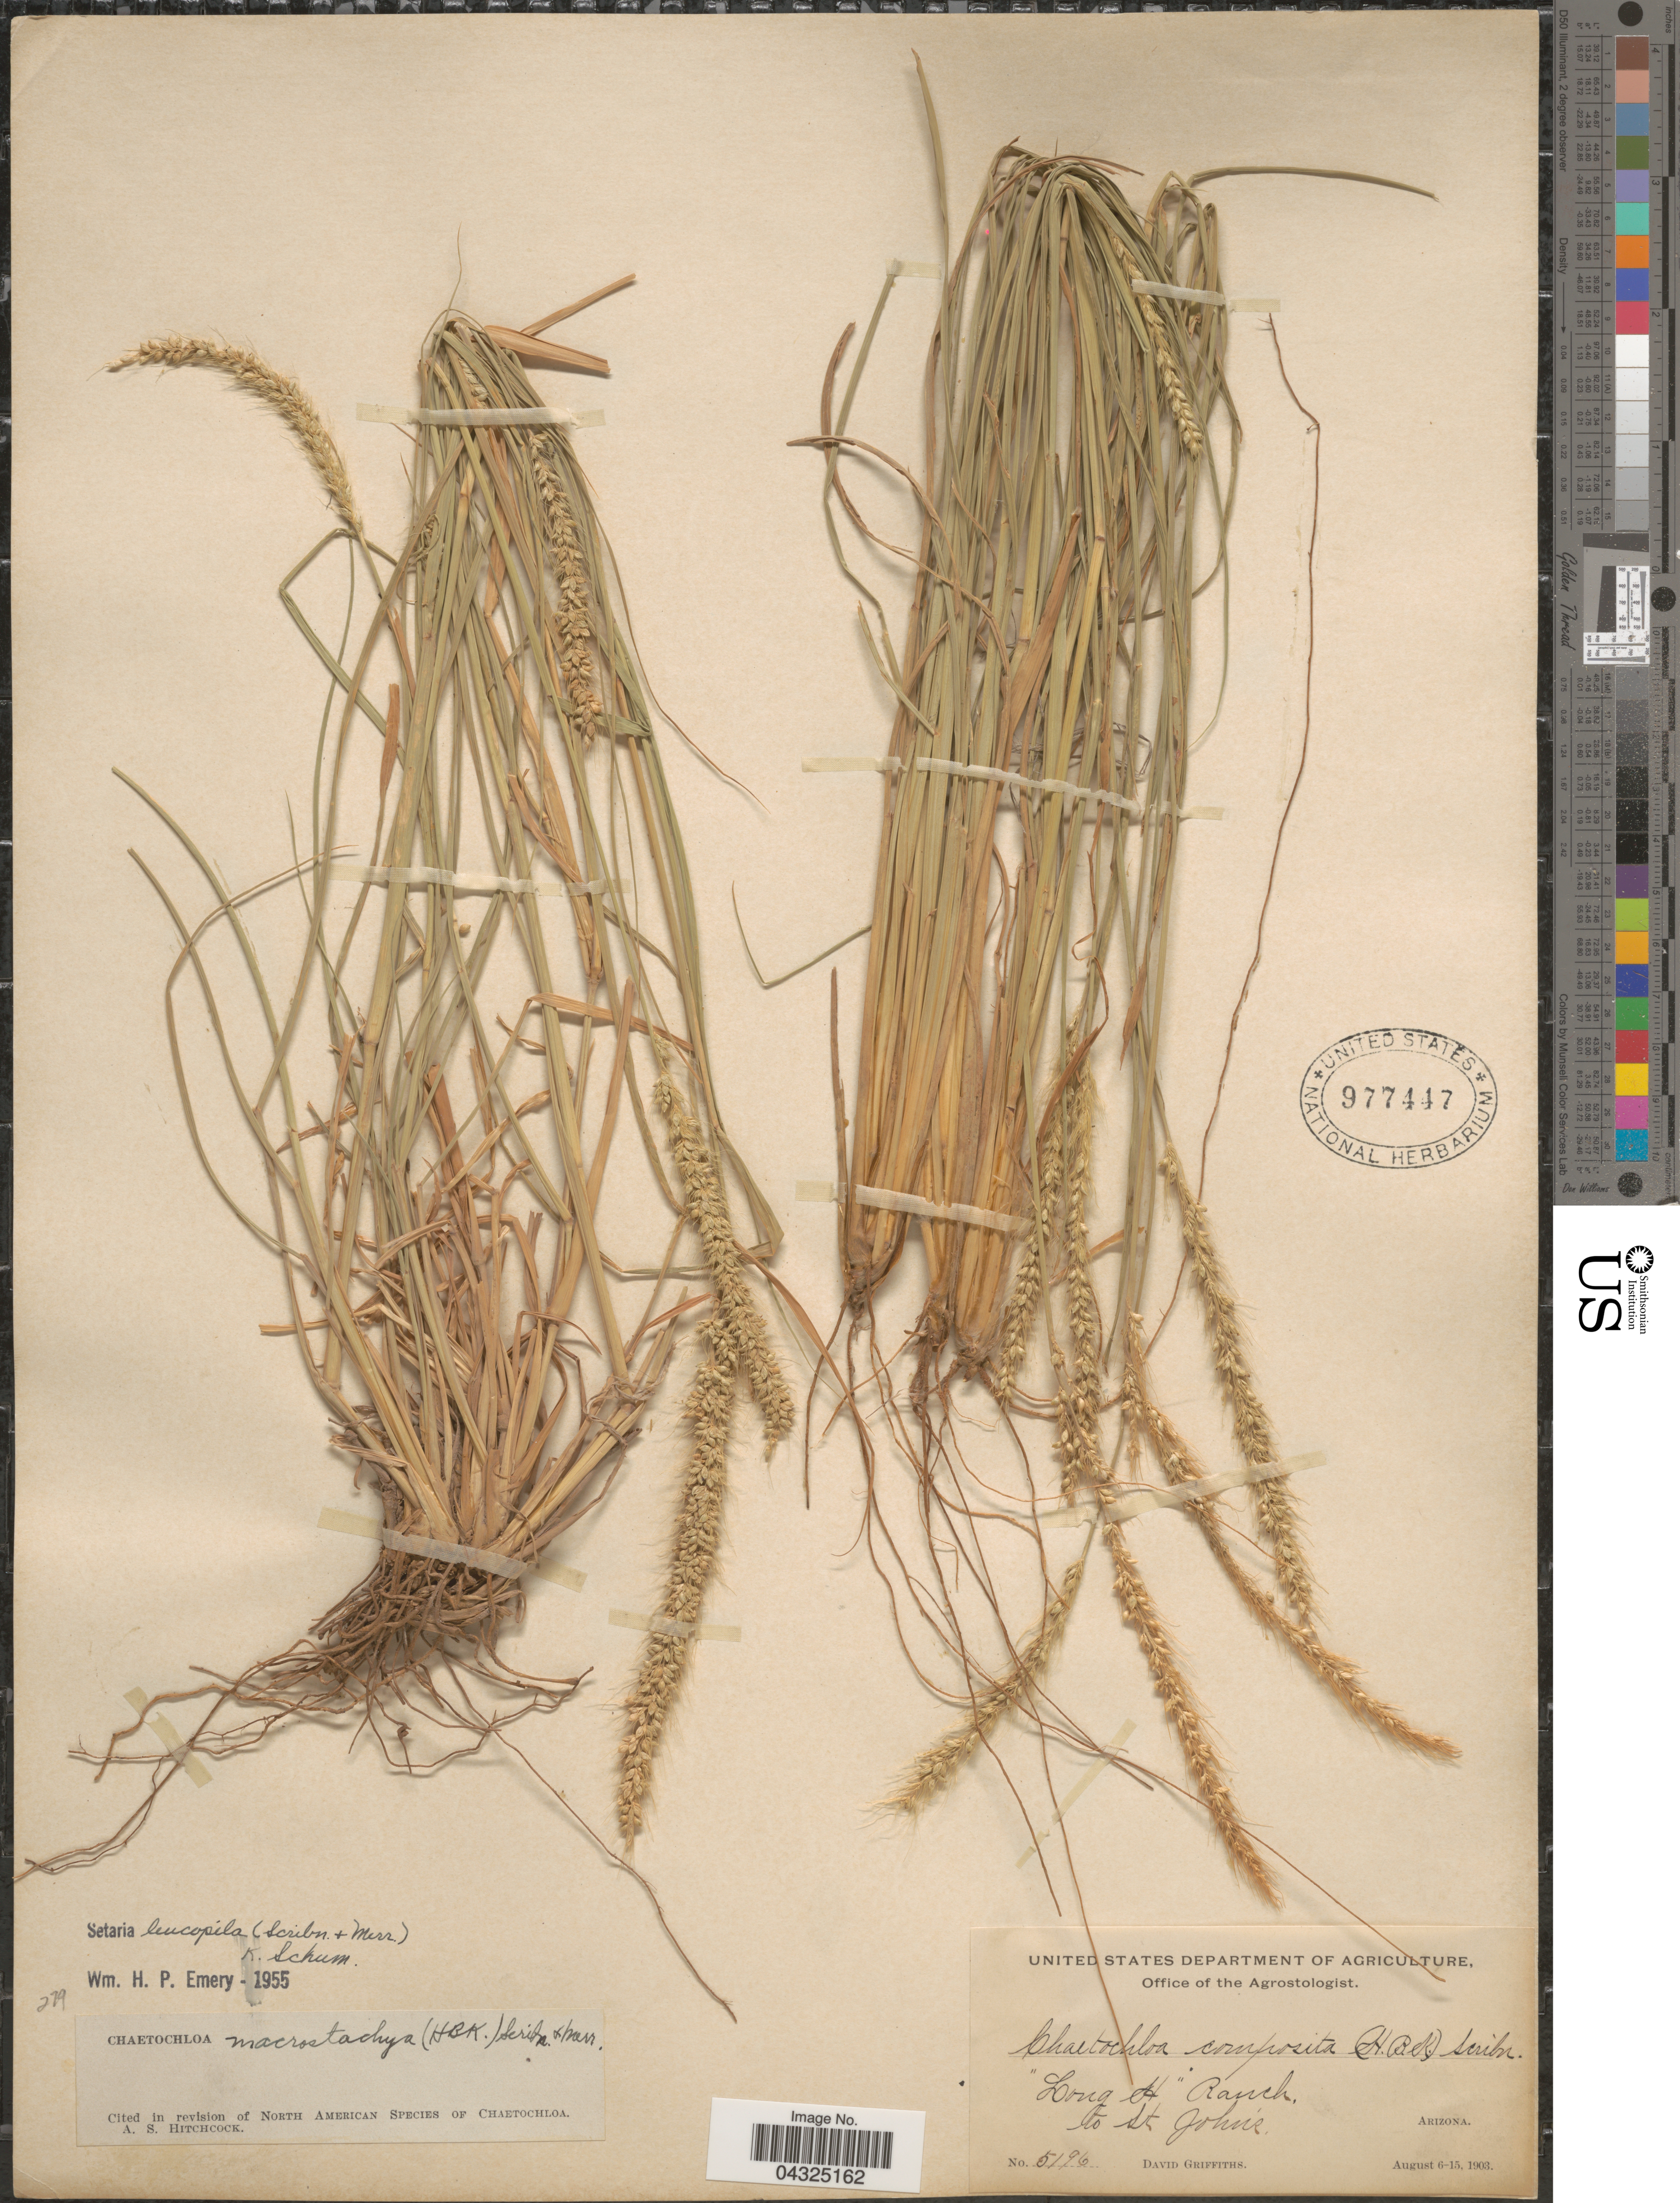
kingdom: Plantae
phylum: Tracheophyta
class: Liliopsida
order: Poales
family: Poaceae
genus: Setaria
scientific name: Setaria leucopila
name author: (Scribn. & Merr.) K. Schum.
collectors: D. Griffiths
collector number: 5196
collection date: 1903-08-06/1903-08-15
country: United States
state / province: Arizona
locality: Long H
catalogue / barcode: US 977447